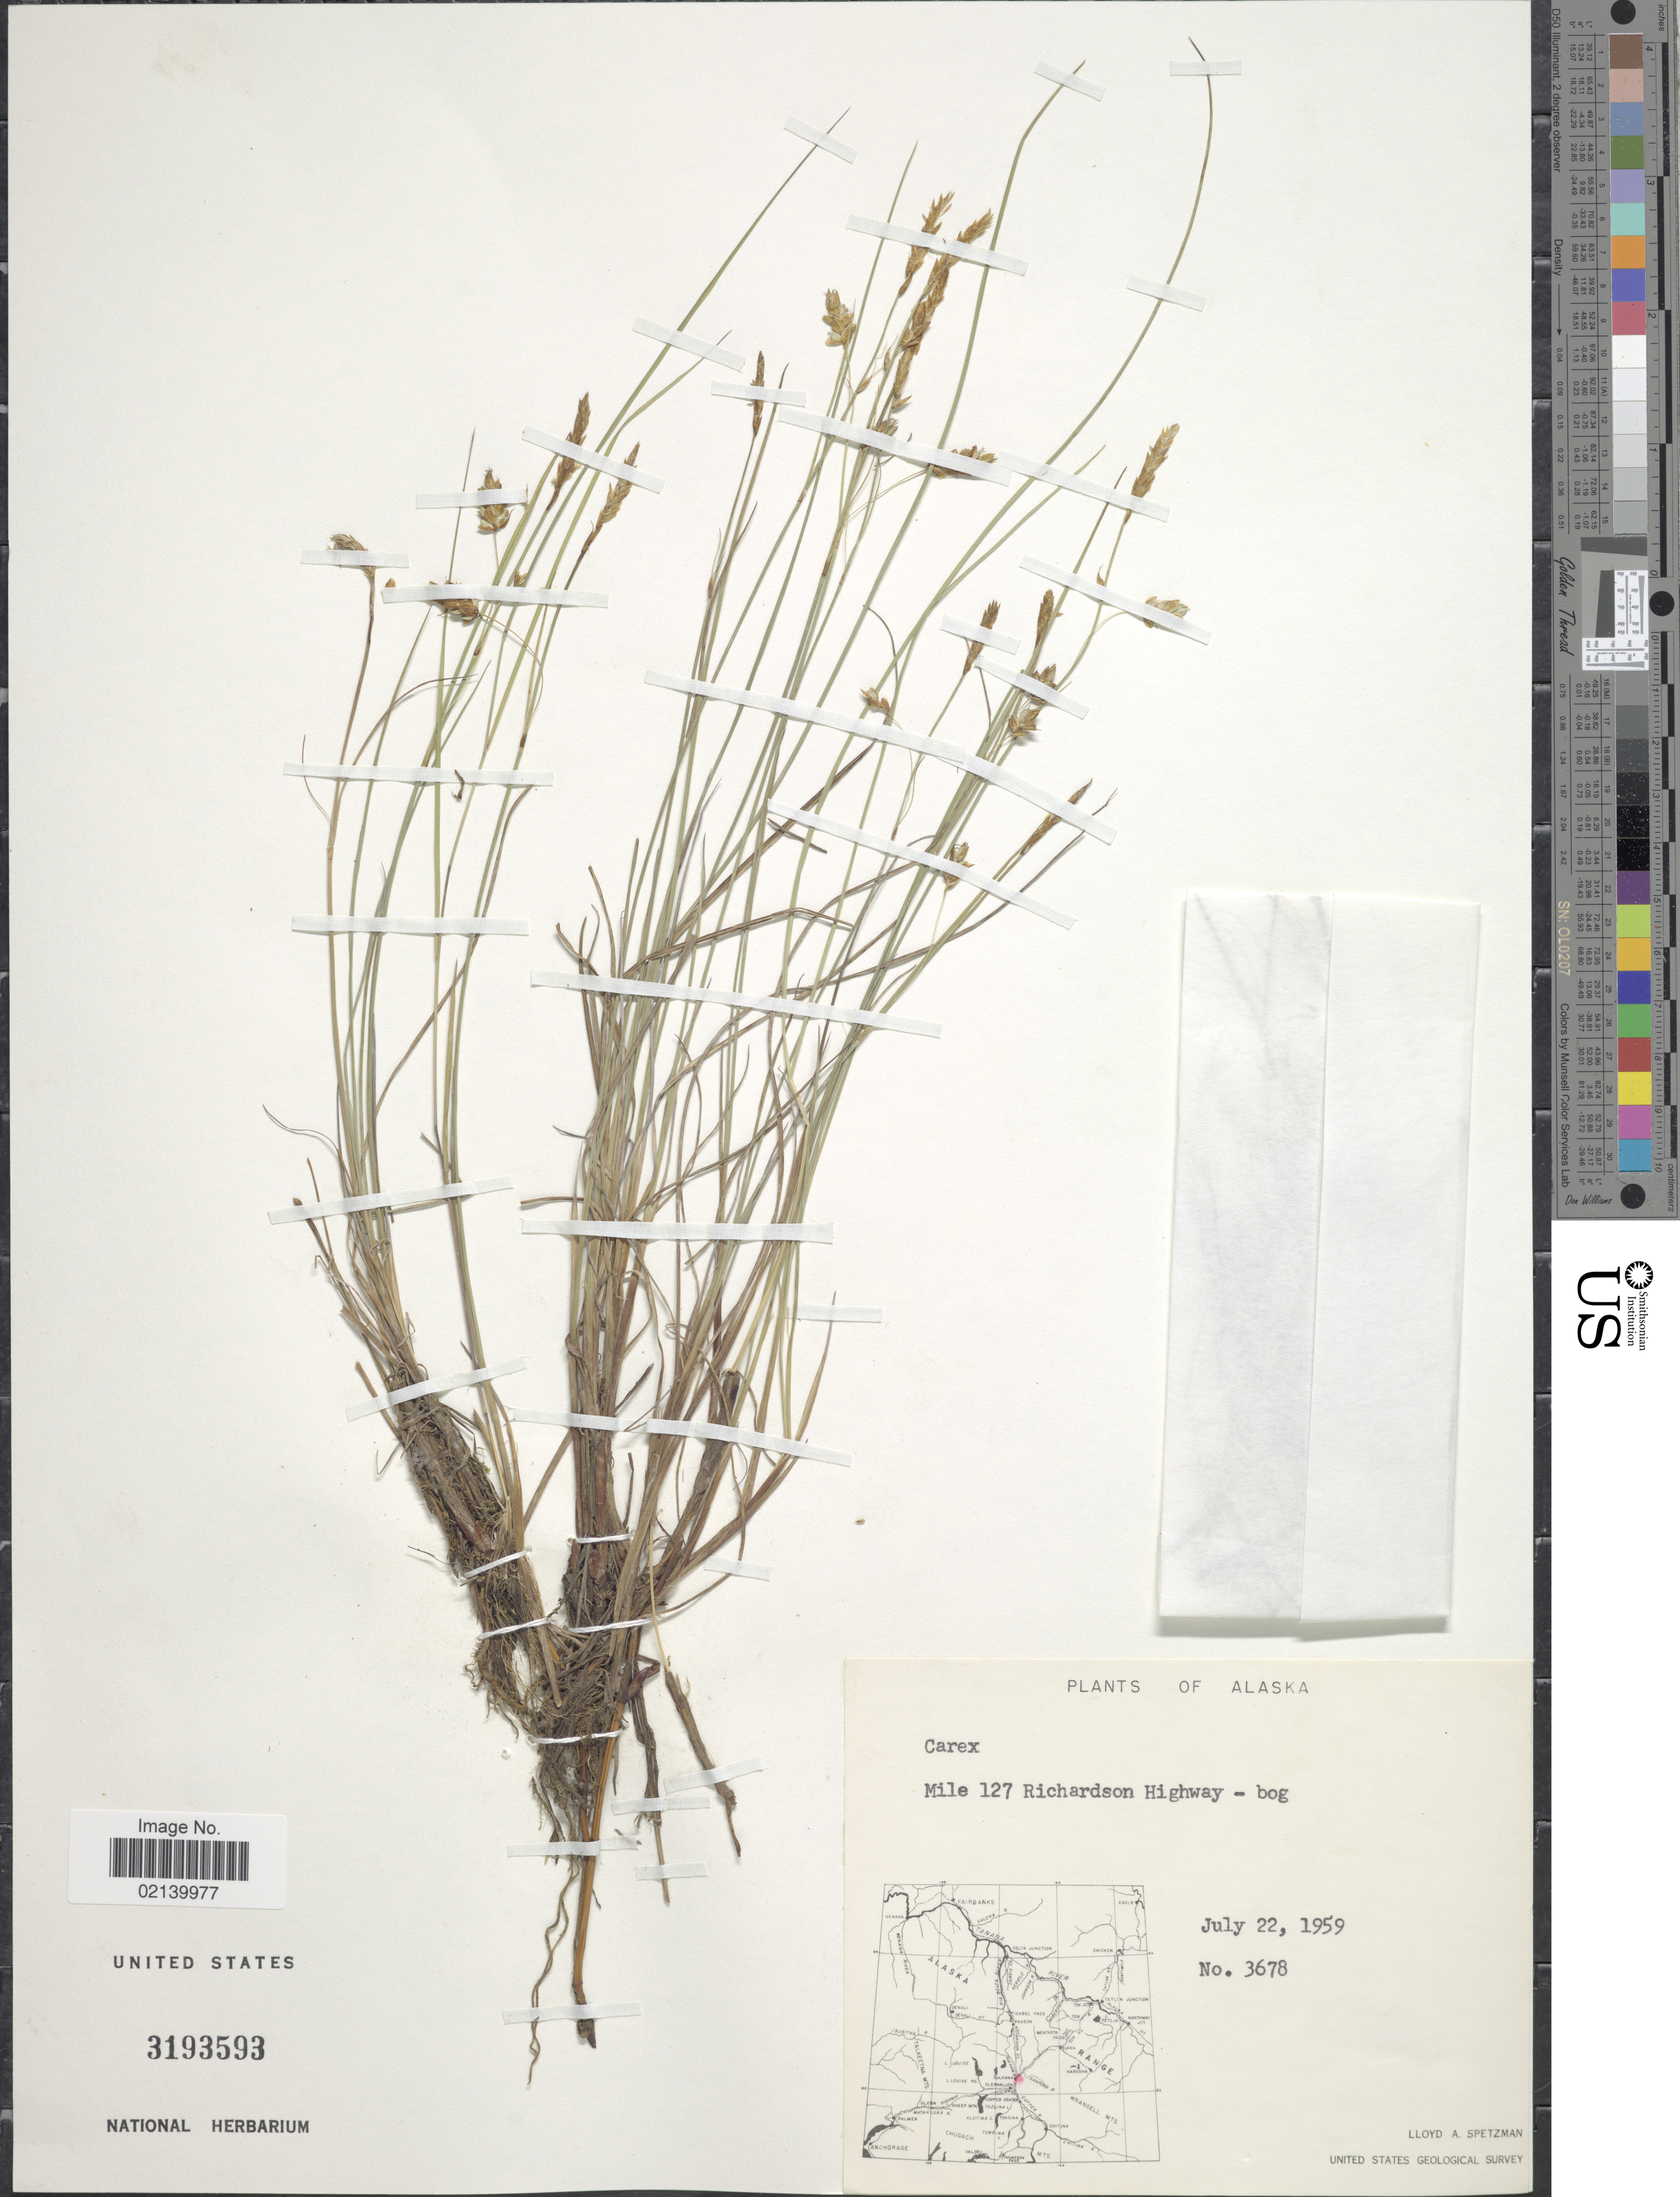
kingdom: Plantae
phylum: Tracheophyta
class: Liliopsida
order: Poales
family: Cyperaceae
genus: Carex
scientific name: Carex sp.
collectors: L. Spetzman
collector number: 3678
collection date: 1959-07-22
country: United States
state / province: Alaska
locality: Mile 127 Richardson Highway- bog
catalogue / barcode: US 3193593